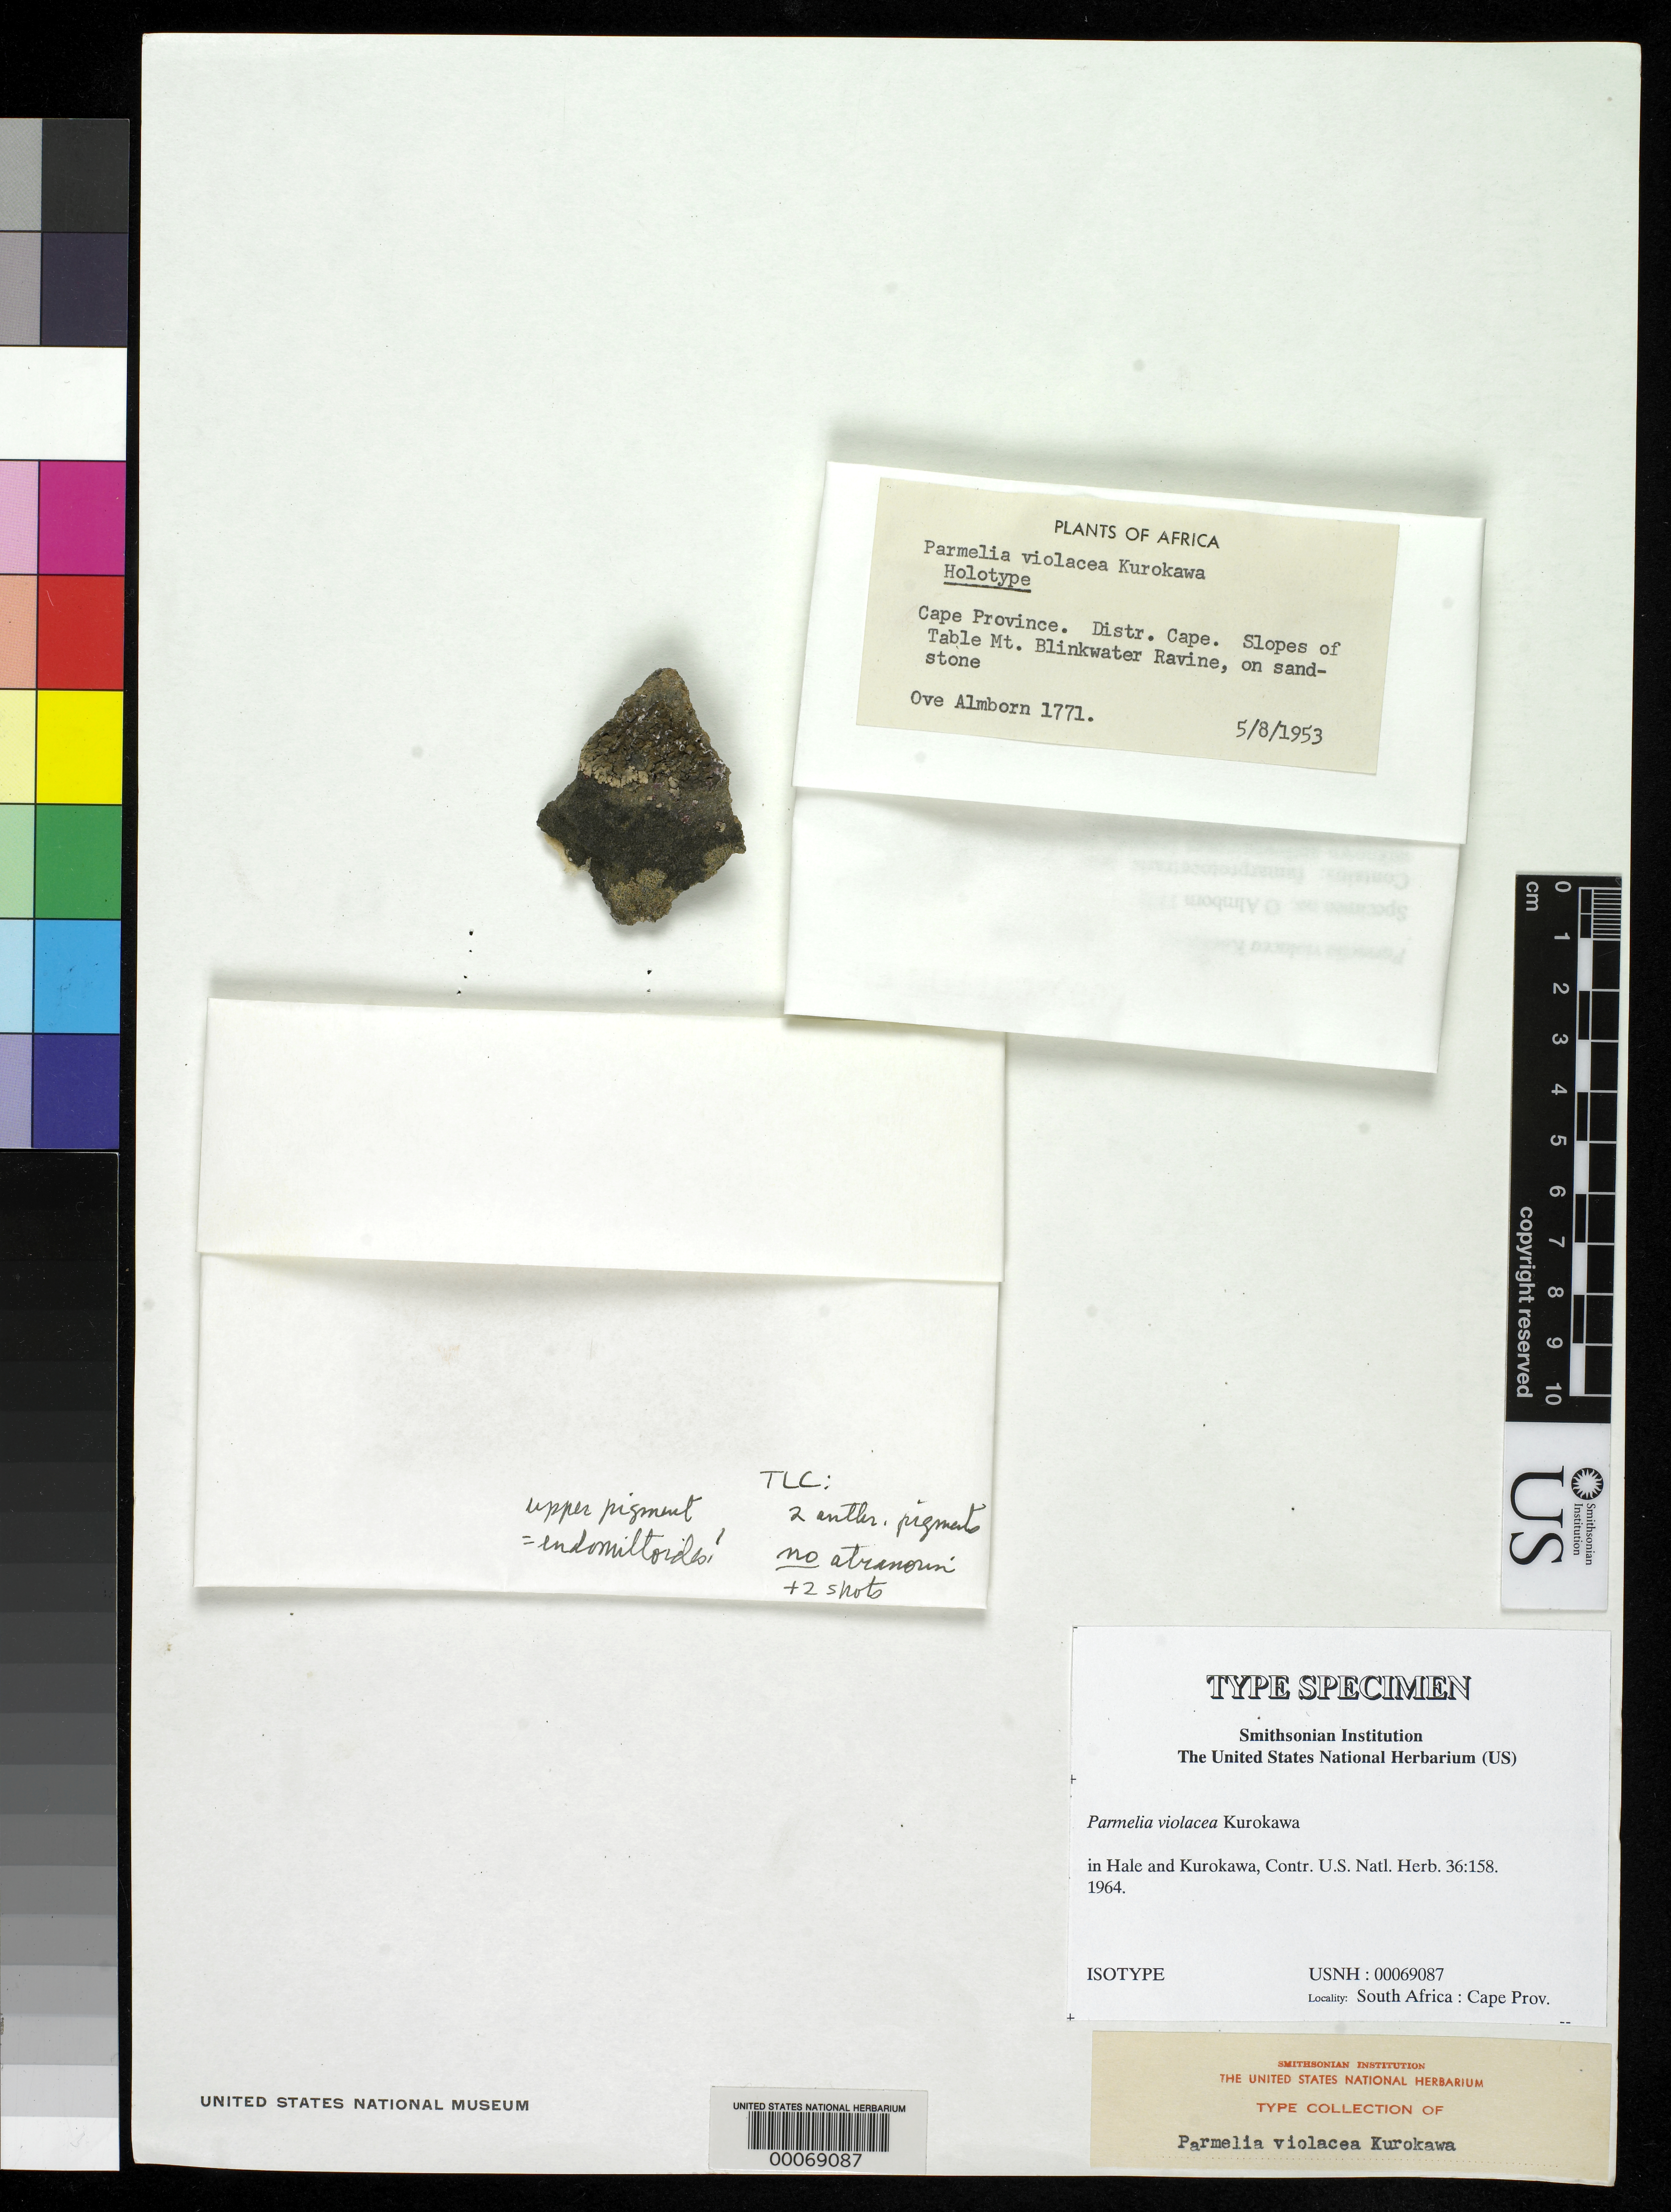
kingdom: Fungi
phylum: Ascomycota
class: Lecanoromycetes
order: Lecanorales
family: Parmeliaceae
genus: Parmelia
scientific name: Parmelia violacea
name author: Kurok. in Hale & Kurok.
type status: Isotype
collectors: O. Almborn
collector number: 1771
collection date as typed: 05 Aug 1953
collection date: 1953-08-05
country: South Africa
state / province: Western Cape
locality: Slopes of Table Mt., Blinkwater Ravine. Cape District